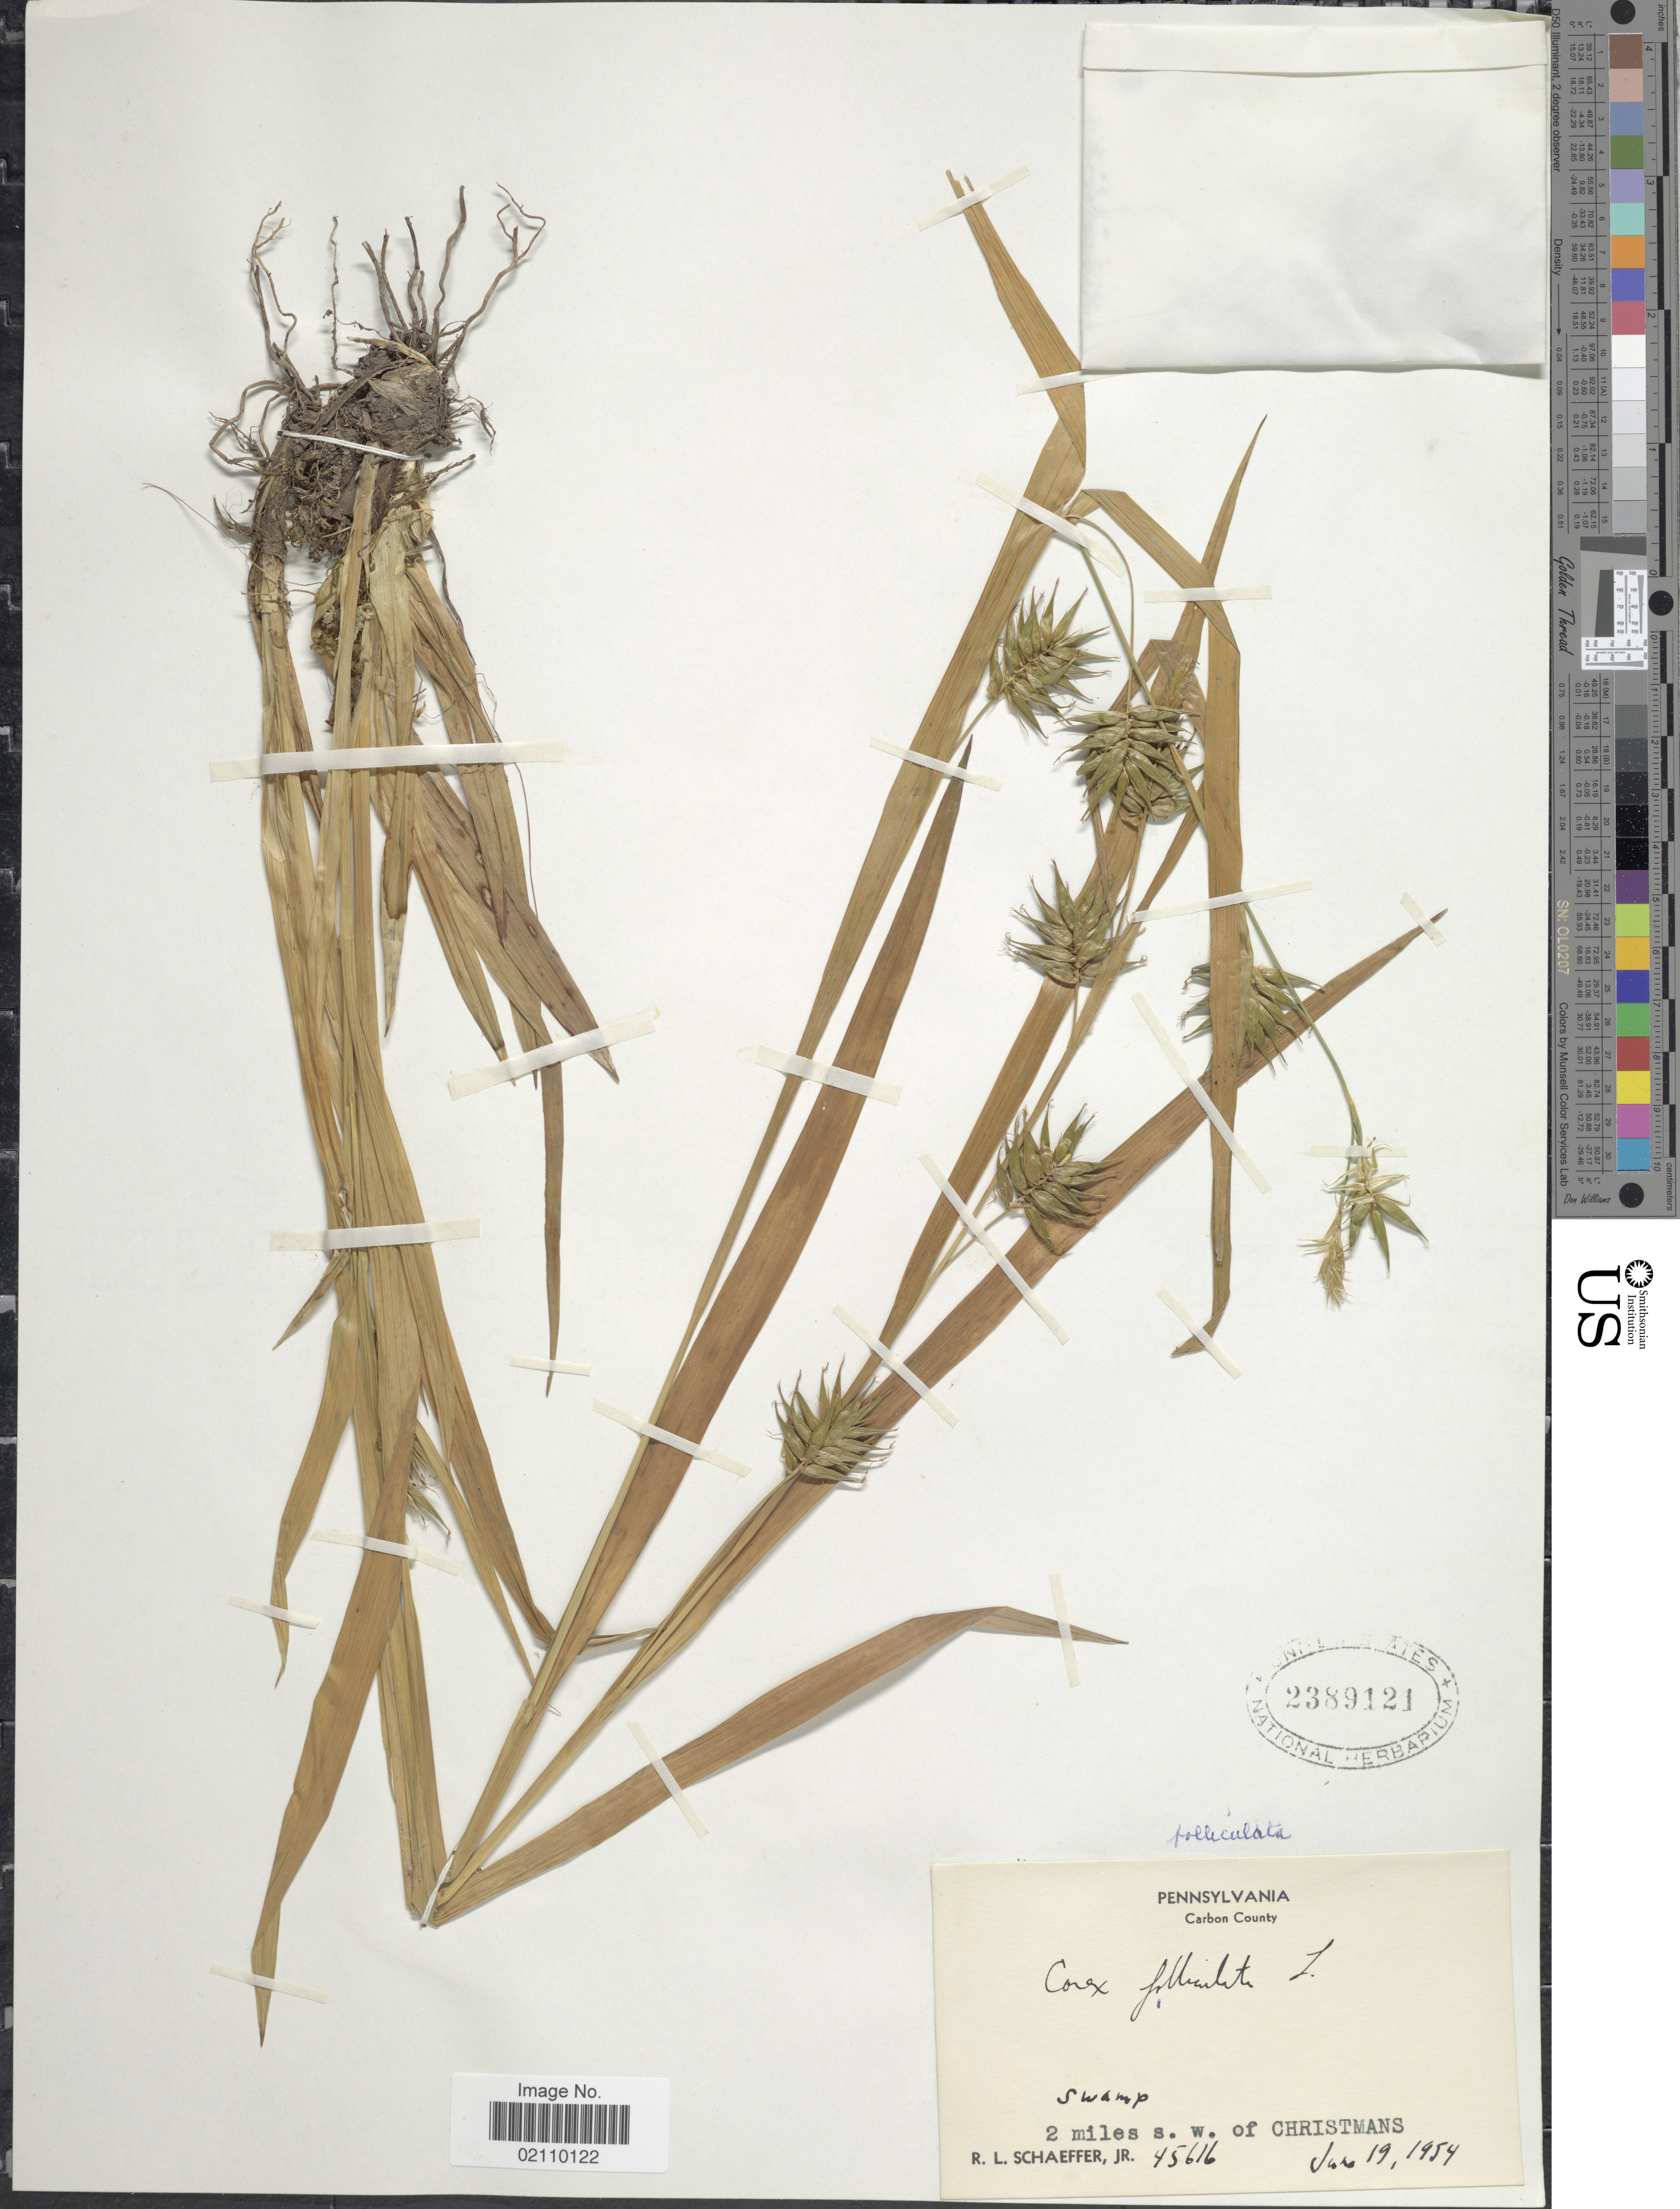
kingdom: Plantae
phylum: Tracheophyta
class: Liliopsida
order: Poales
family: Cyperaceae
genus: Carex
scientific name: Carex folliculata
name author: L.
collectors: R. L. Schaeffer Jr.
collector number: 45616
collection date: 1954-06-19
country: United States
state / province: Pennsylvania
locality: Carbon County, swamp, 2 miles s.w. of Christmans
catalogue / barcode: US 2389121